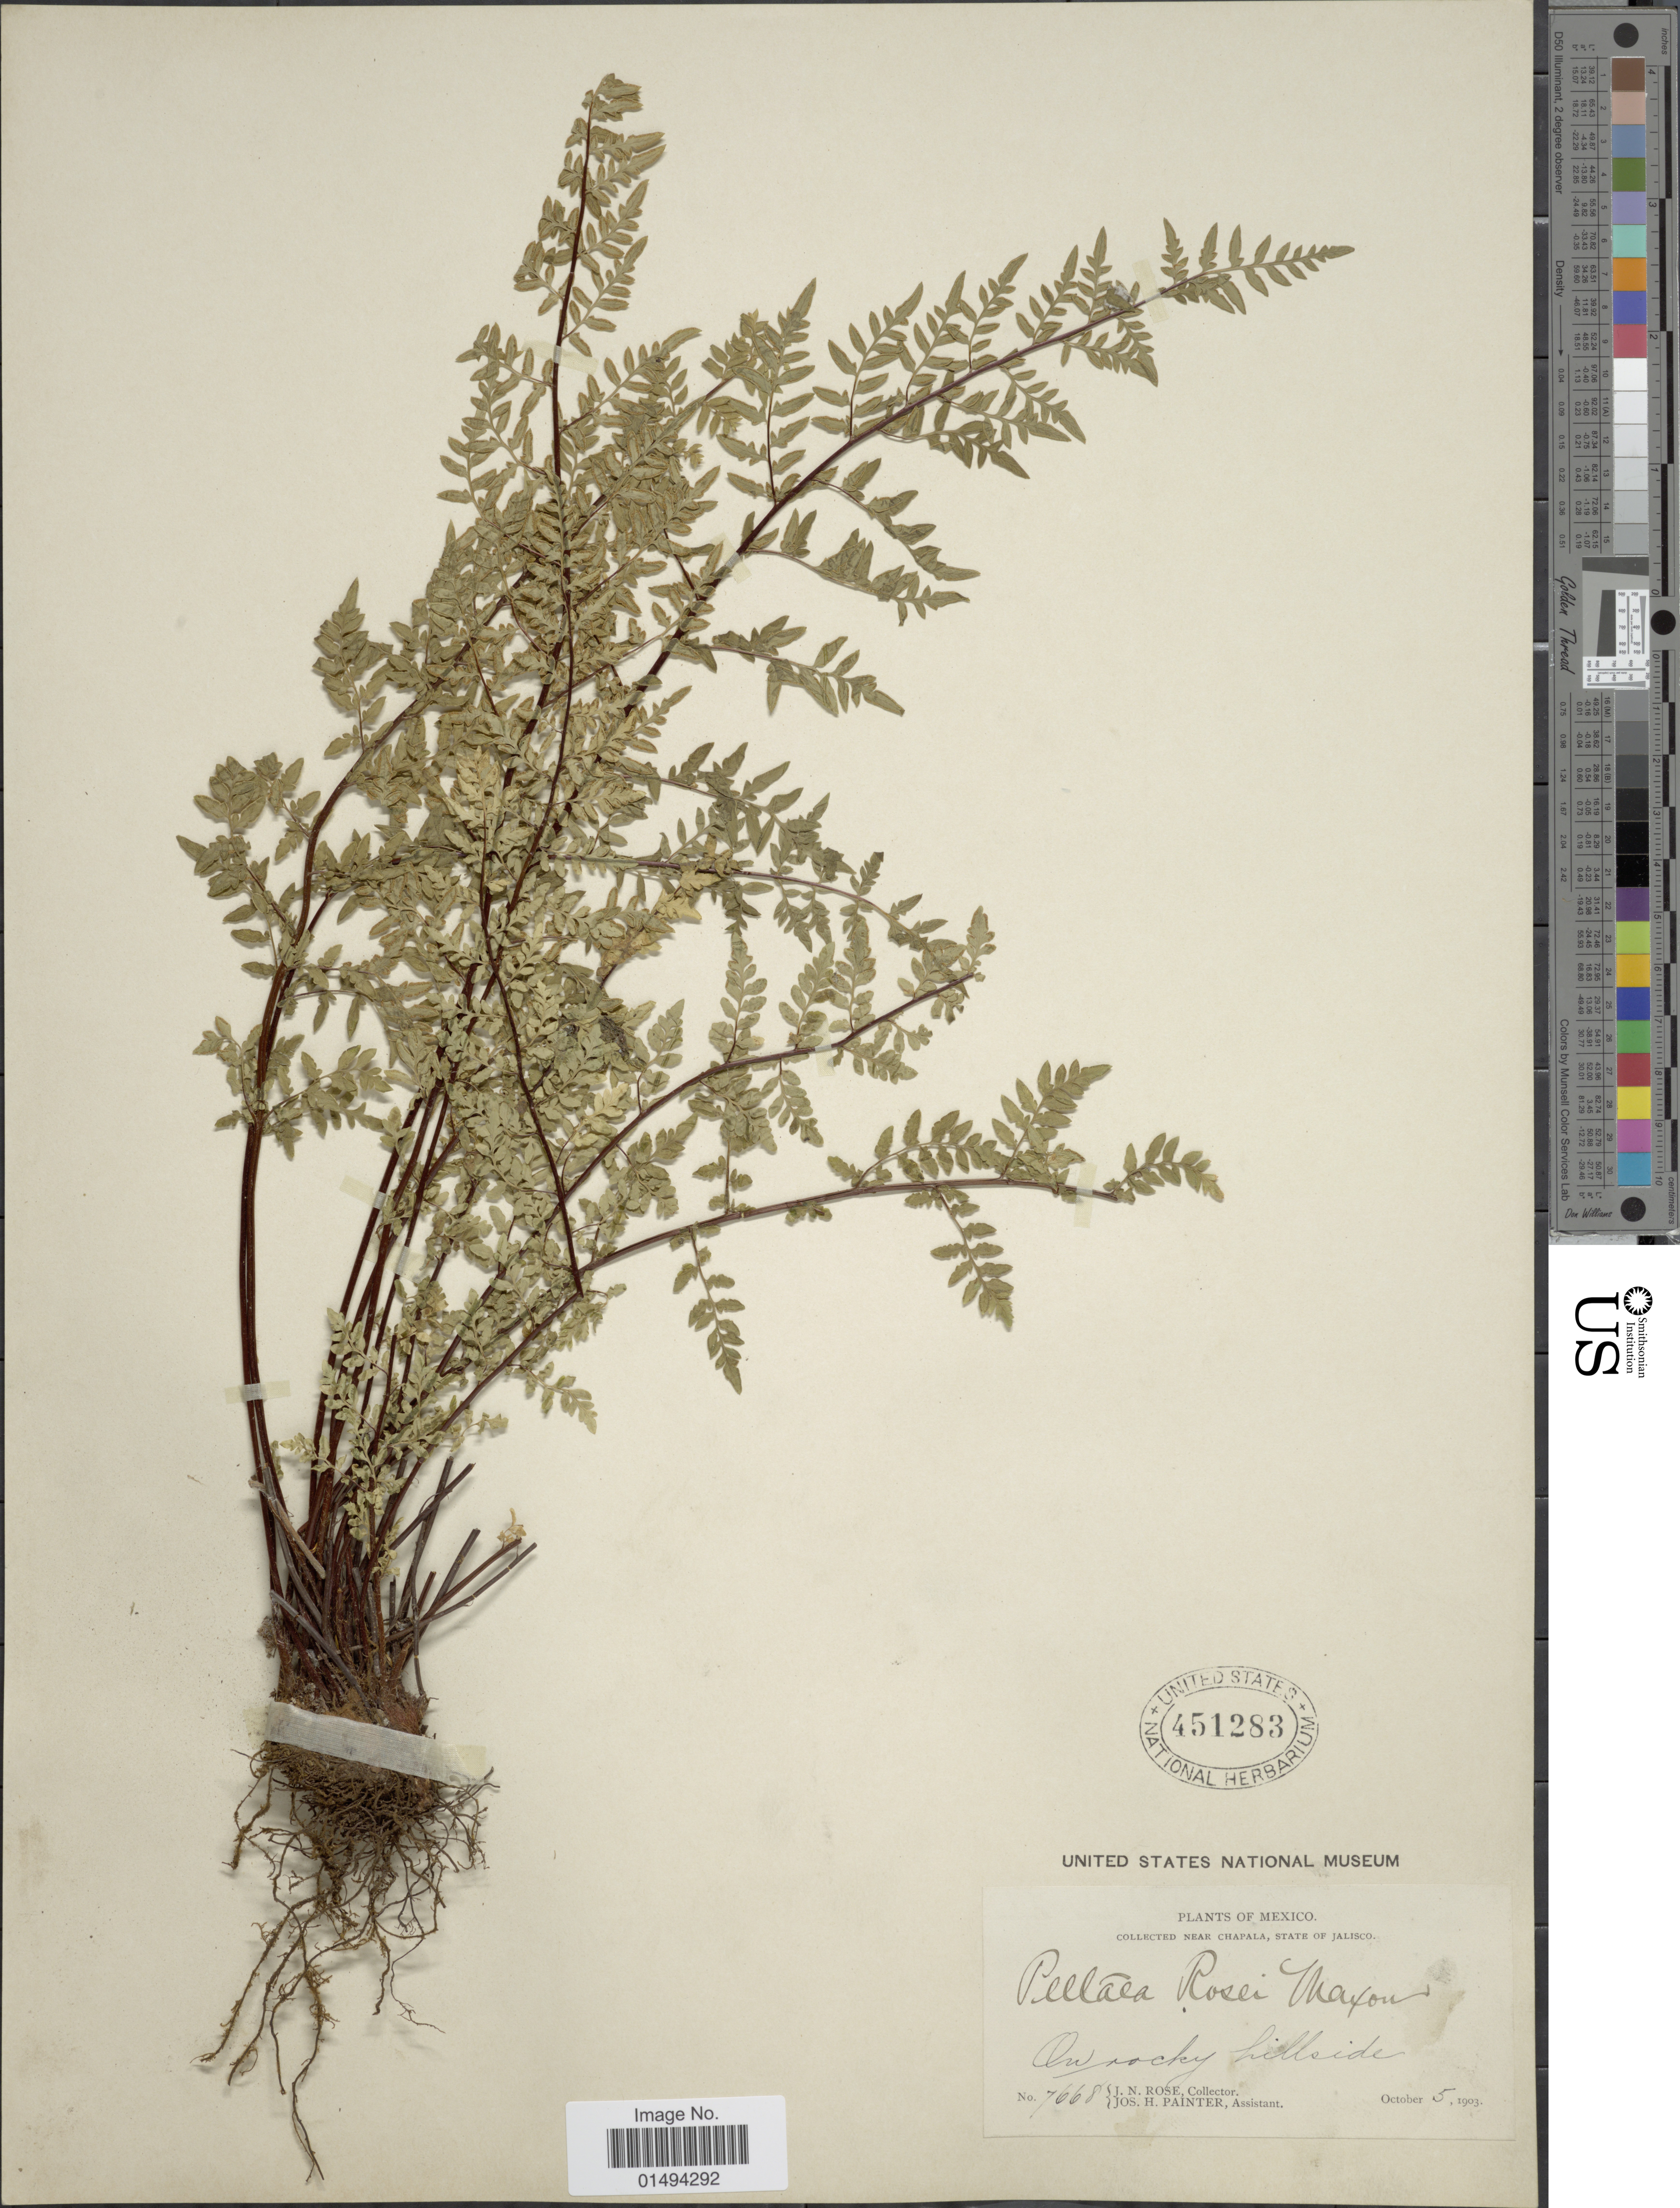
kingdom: Plantae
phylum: Tracheophyta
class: Polypodiopsida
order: Polypodiales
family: Pteridaceae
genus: Myriopteris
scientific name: Myriopteris allosuroides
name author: (Mett.) Grusz & Windham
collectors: J. N. Rose & J. H. Painter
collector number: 7669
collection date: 1903-09-05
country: Mexico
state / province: Jalisco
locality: Collected near Chapala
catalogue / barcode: US 451283